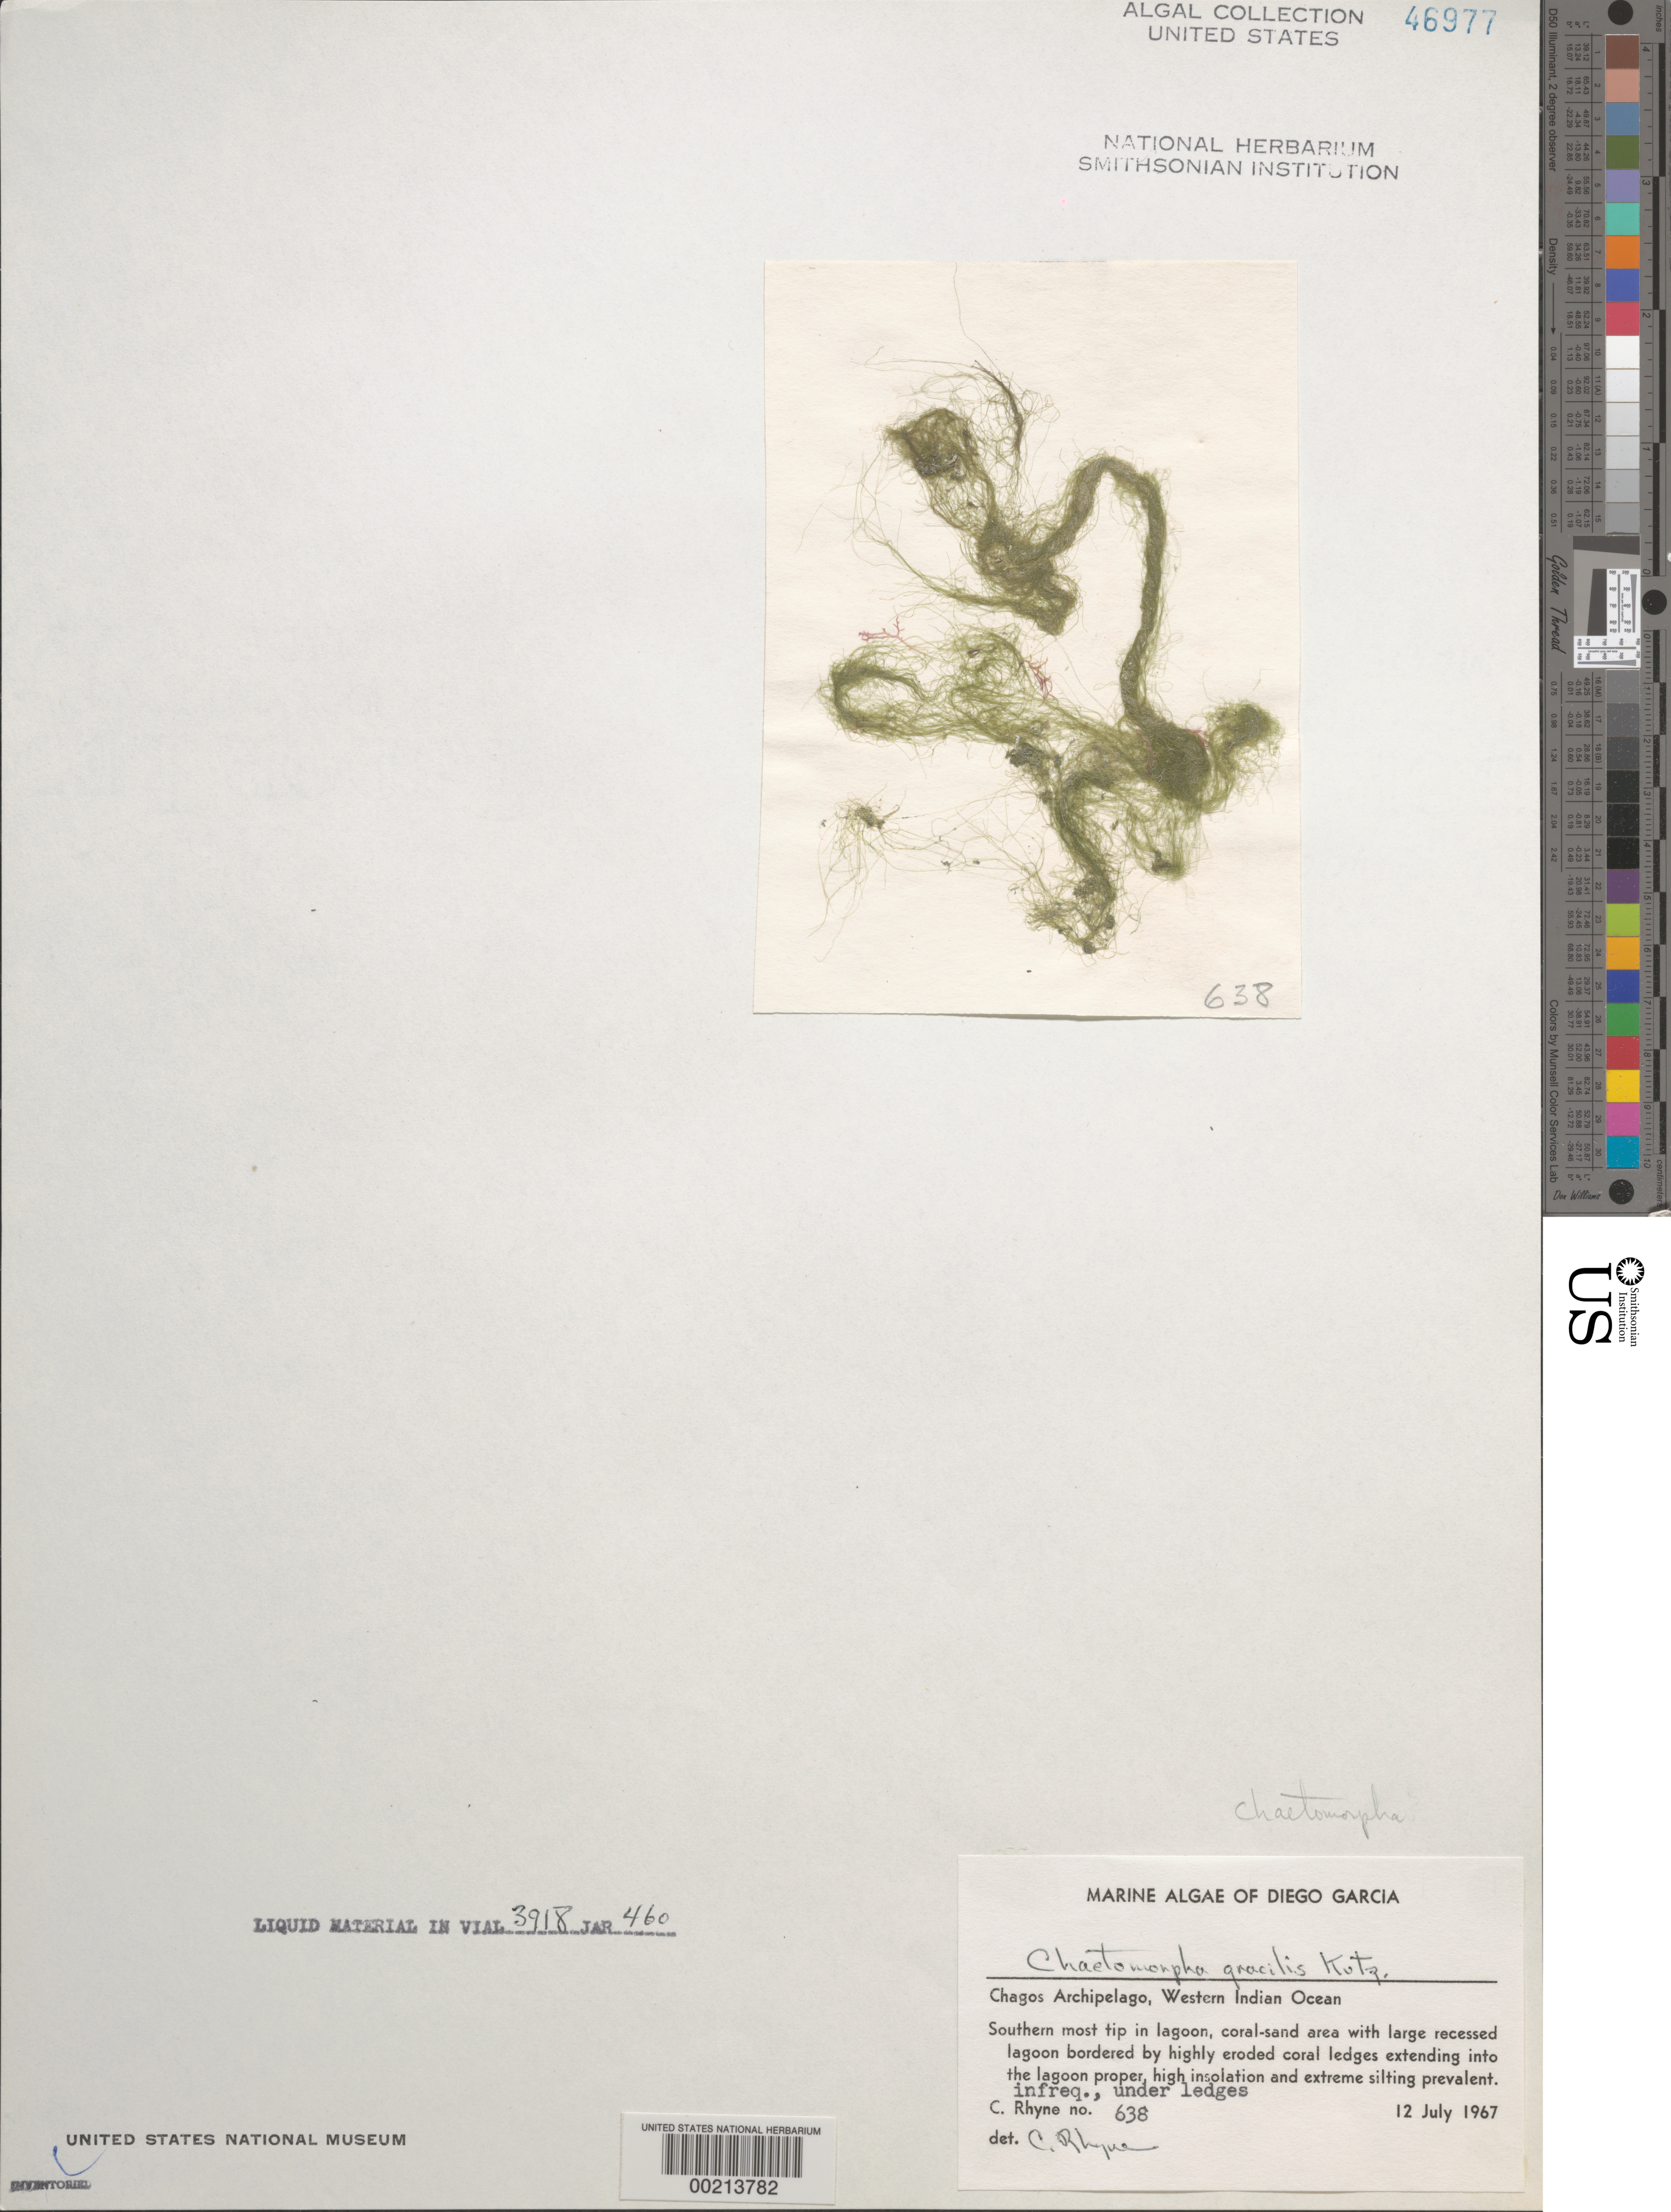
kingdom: Plantae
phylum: Chlorophyta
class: Ulvophyceae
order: Cladophorales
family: Cladophoraceae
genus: Chaetomorpha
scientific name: Chaetomorpha gracilis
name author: Kütz.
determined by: Rhyne, C. F.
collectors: C. Rhyne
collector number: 638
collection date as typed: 12 Jul 1967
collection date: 1967-07-12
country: British Indian Ocean Territory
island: Diego Garcia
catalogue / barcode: US 46977